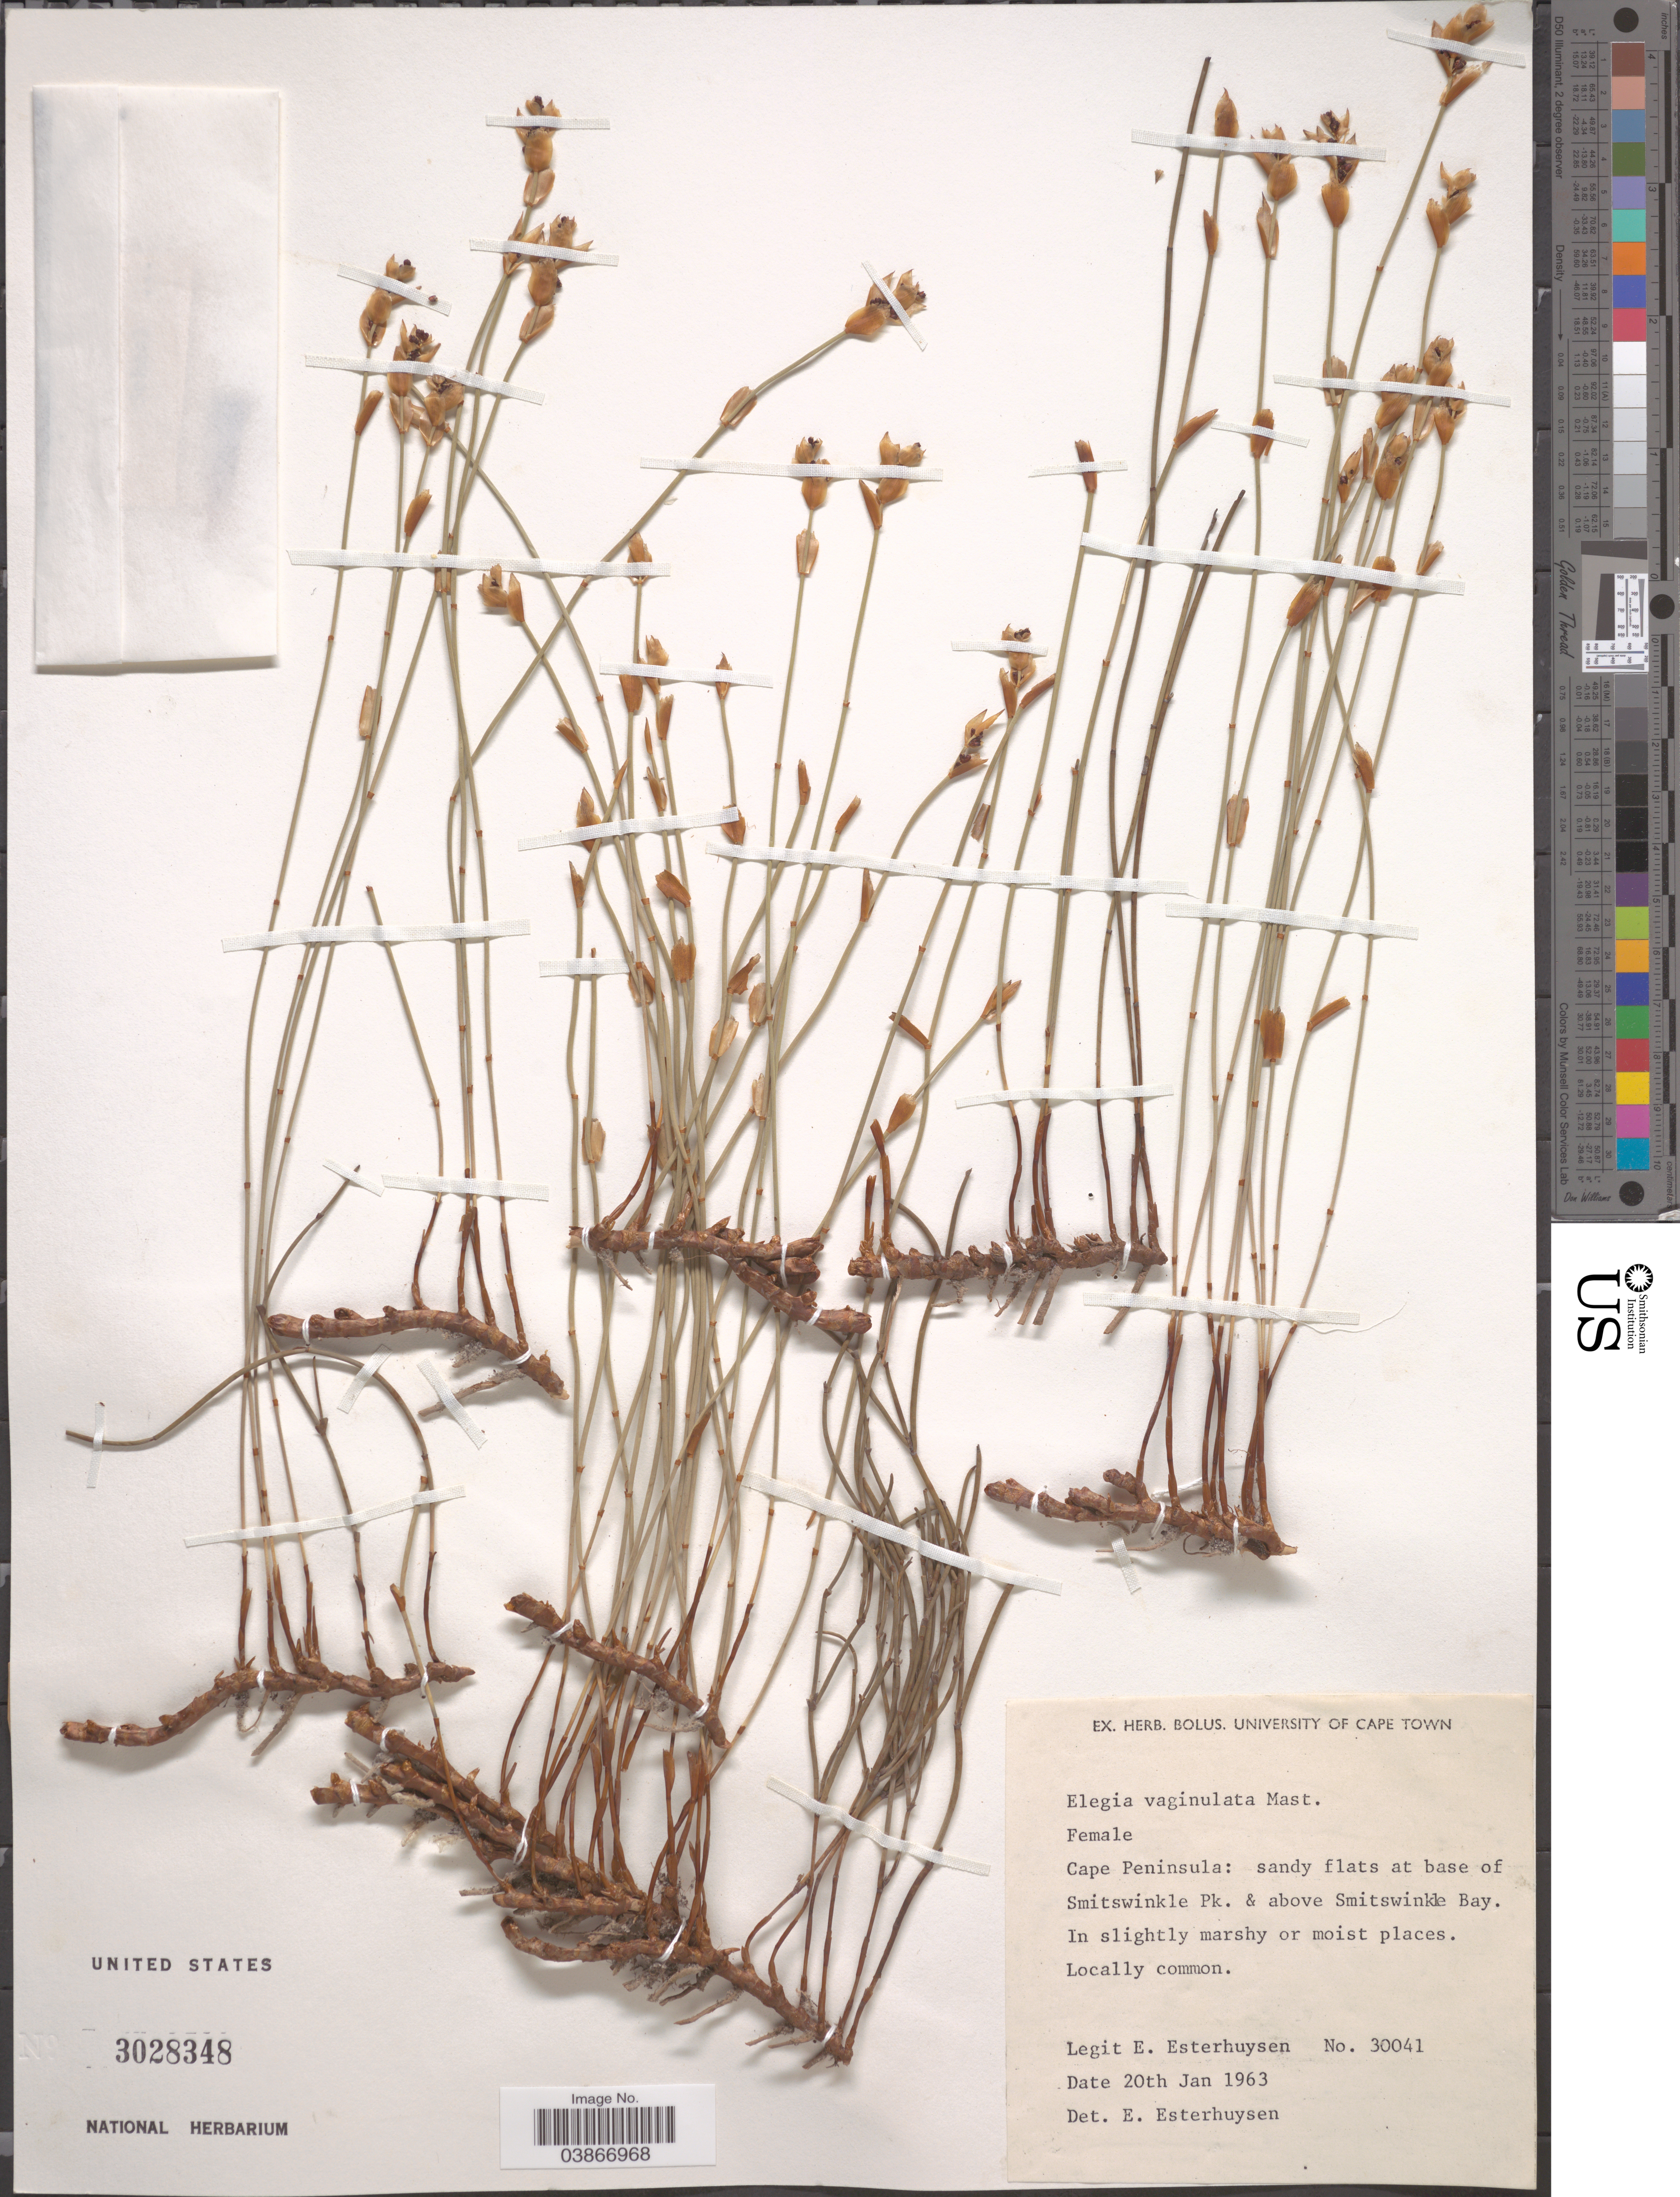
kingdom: Plantae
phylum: Tracheophyta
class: Liliopsida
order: Poales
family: Restionaceae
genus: Elegia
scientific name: Elegia vaginulata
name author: Mast.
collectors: E. E. Esterhuysen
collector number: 30041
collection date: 1963-01-20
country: South Africa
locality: Cape Peninsula: sandy flats at base of Smitswinkle Pk. & above Smitswinkle Bay.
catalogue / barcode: US 3028348